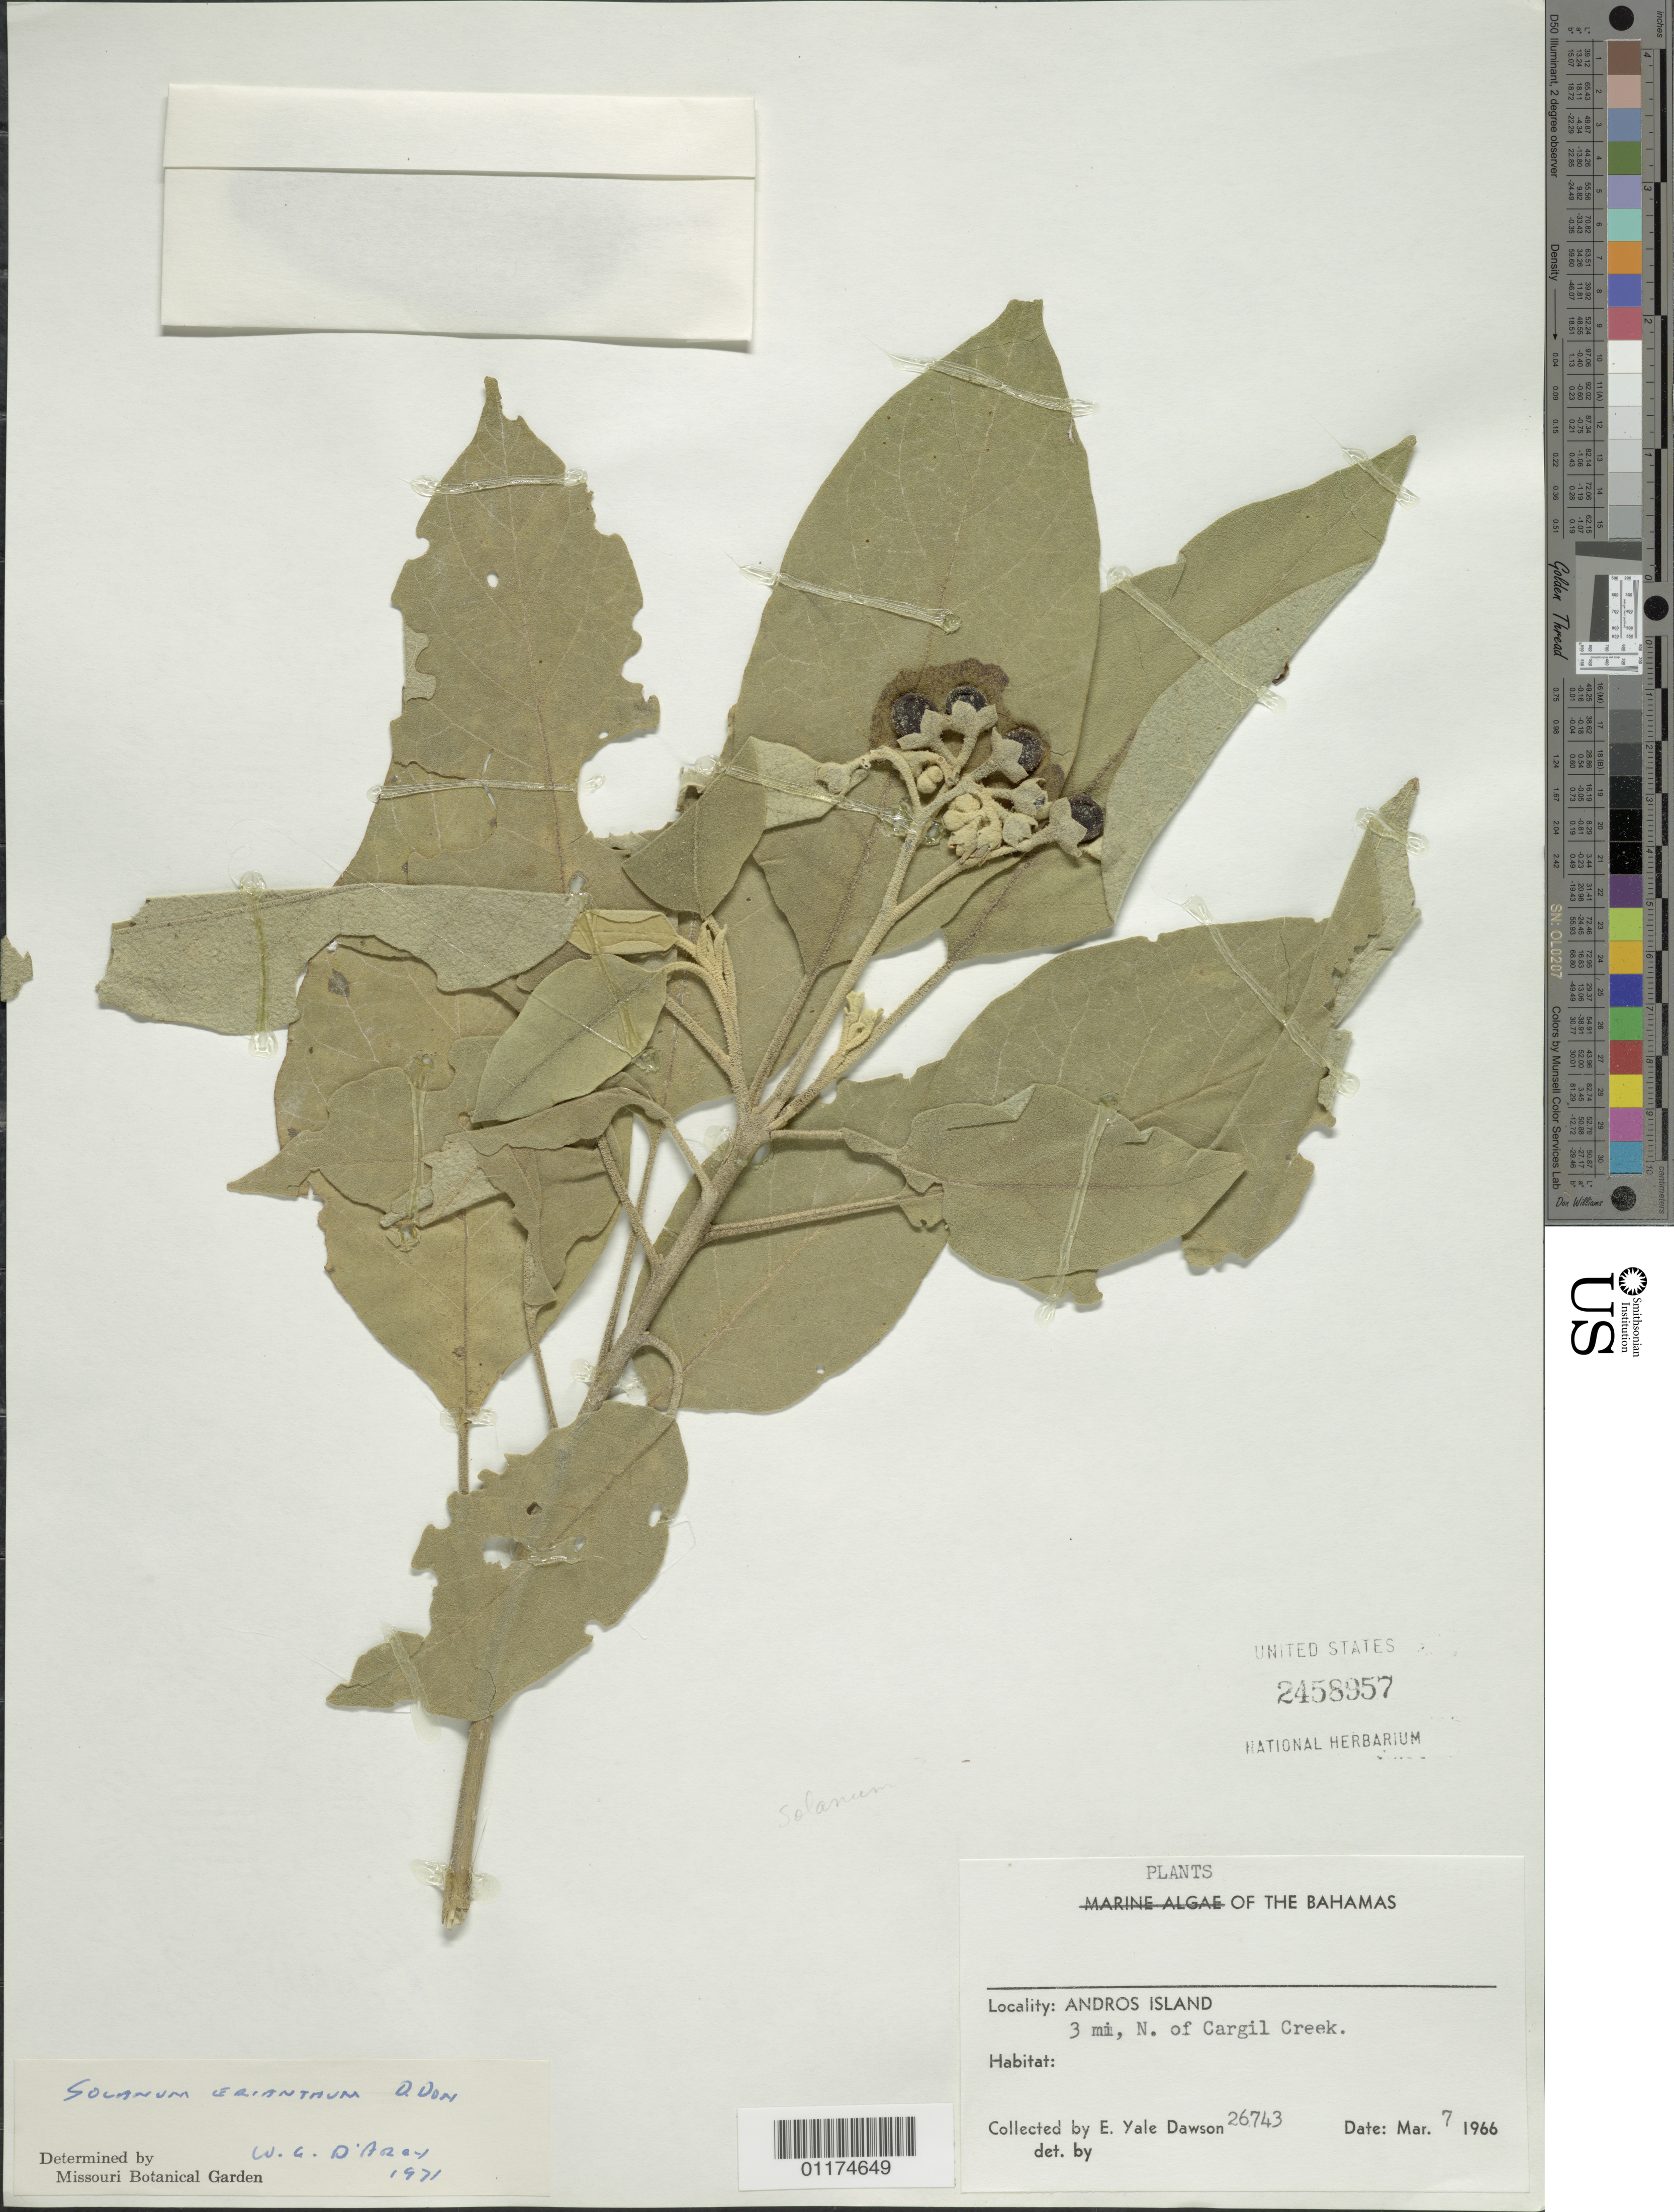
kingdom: Plantae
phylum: Tracheophyta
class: Magnoliopsida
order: Solanales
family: Solanaceae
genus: Solanum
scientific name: Solanum erianthum var. erianthum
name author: D. Don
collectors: E. Y. Dawson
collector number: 26743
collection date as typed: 07 Mar 1966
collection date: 1966-03-07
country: Bahamas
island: Andros I.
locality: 3 mi, N. of Cargil Creek.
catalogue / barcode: US 2458957